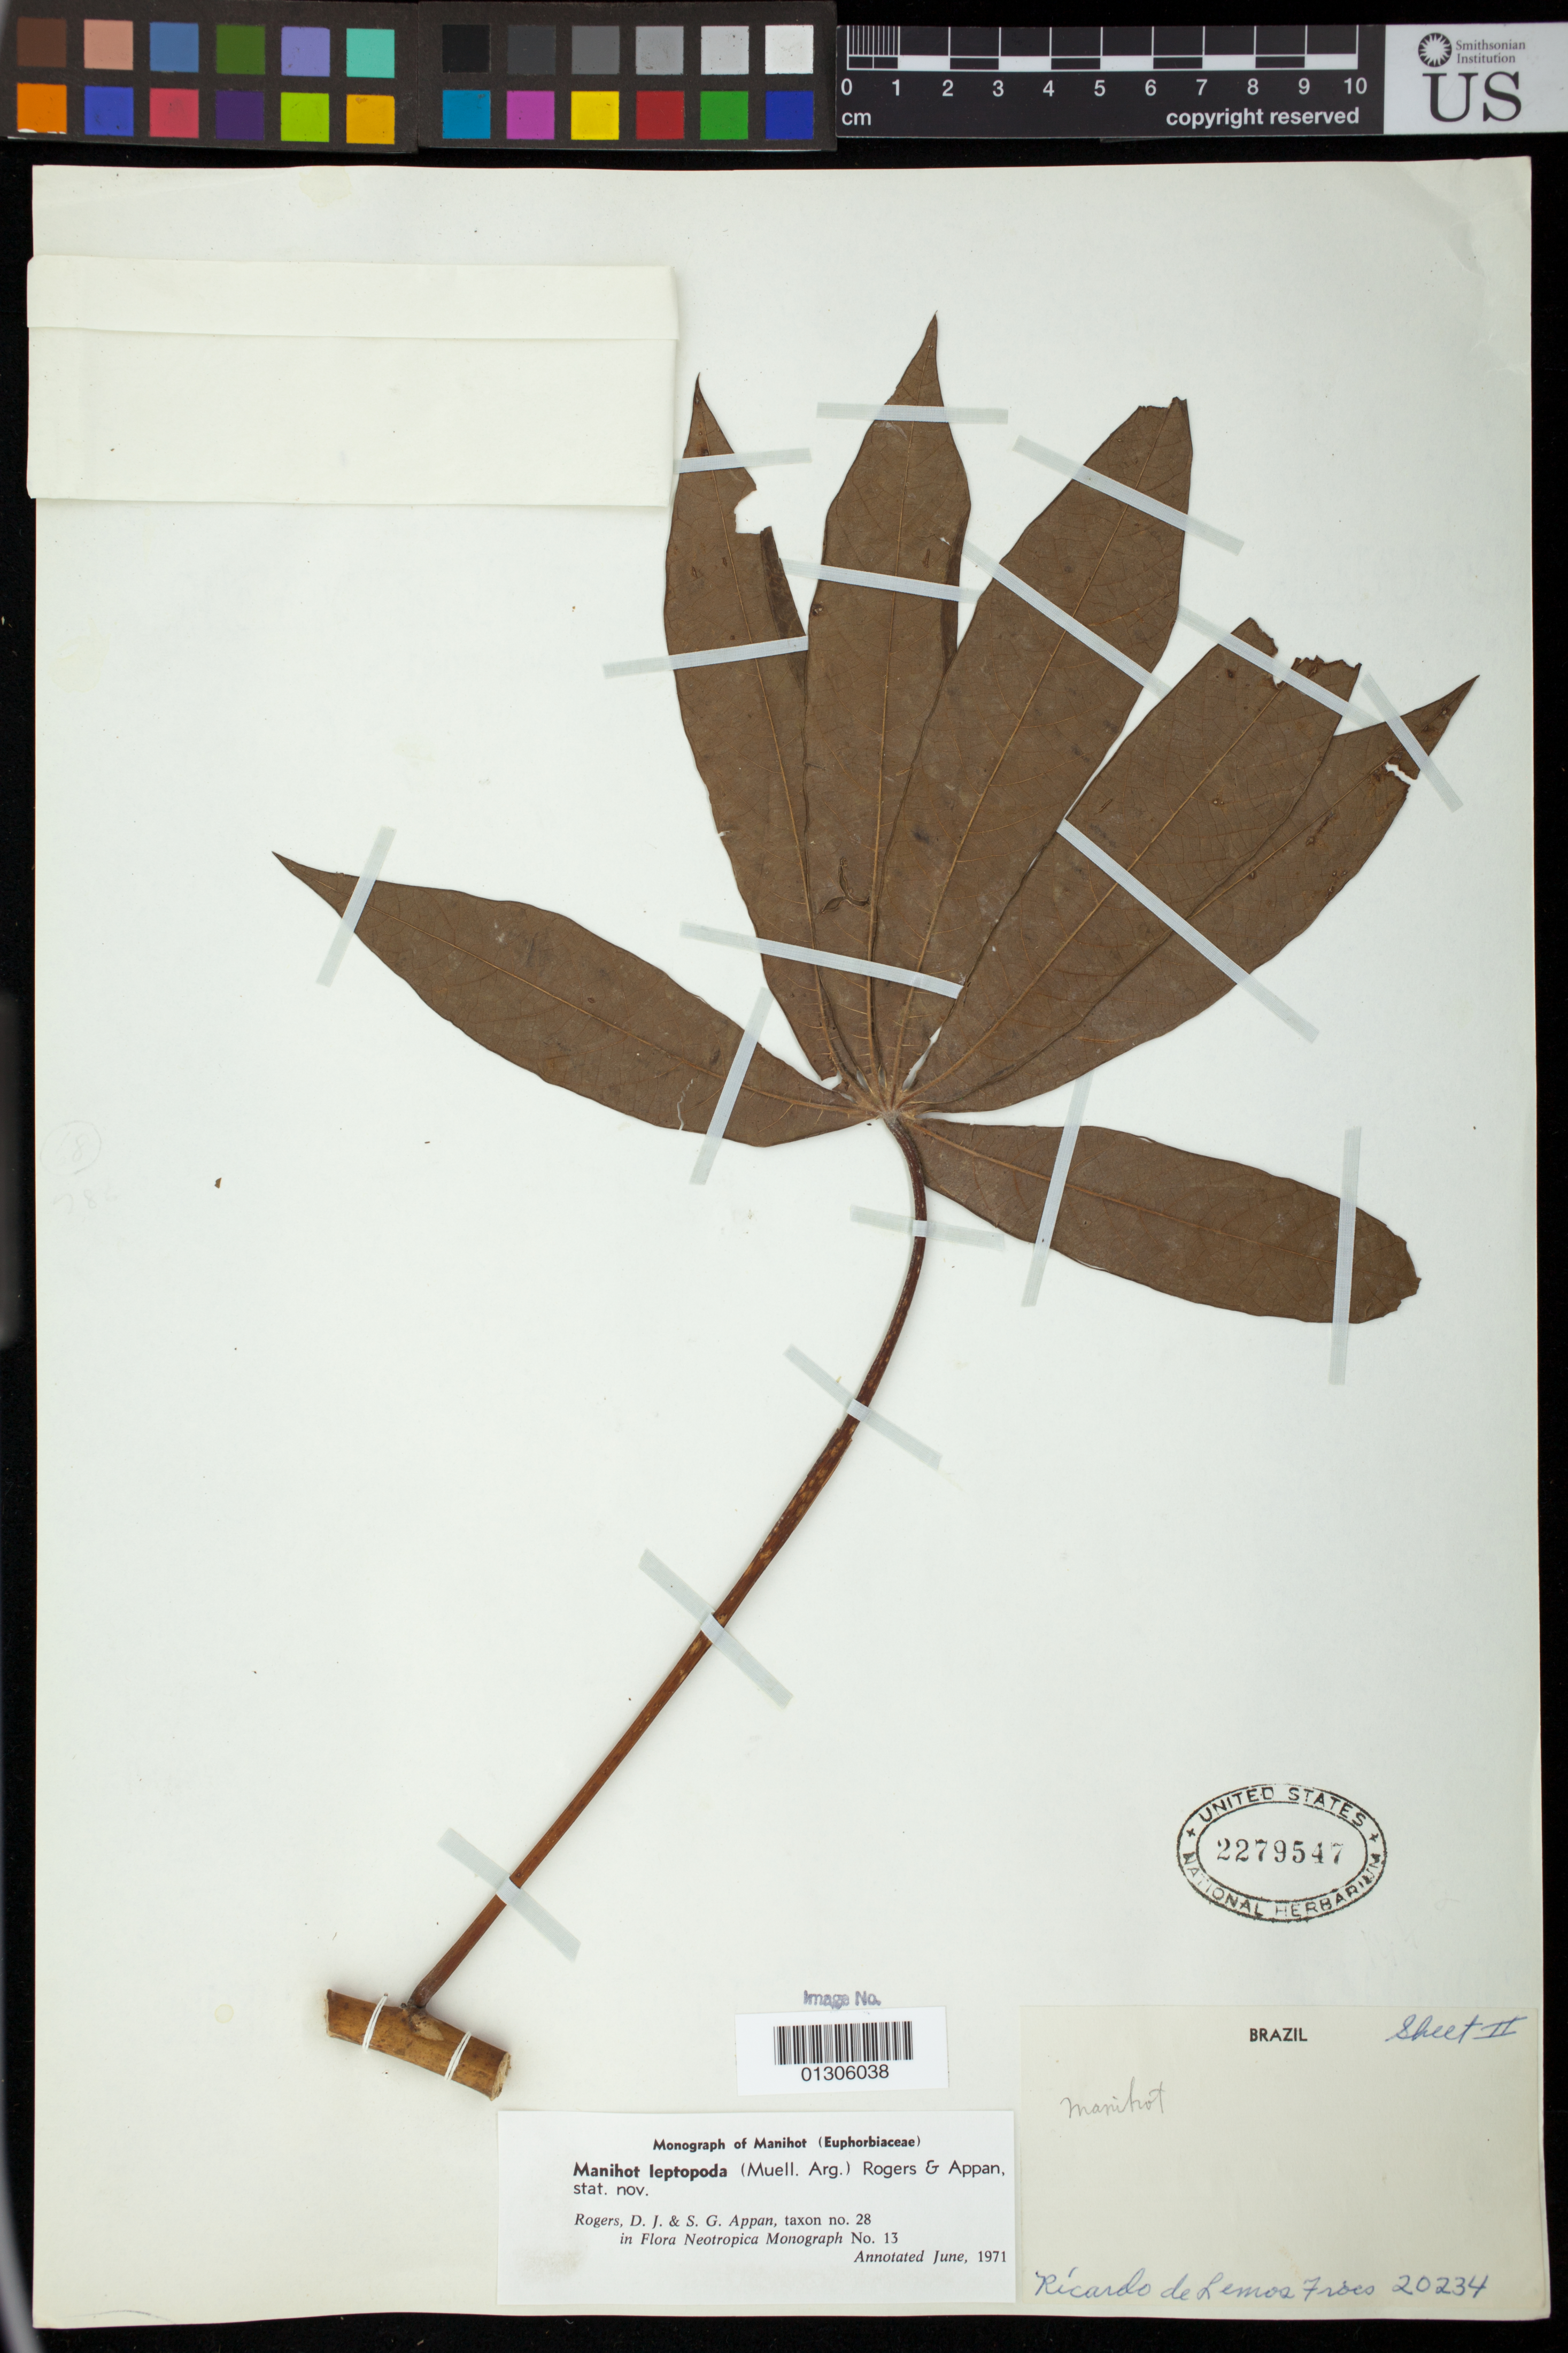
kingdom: Plantae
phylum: Tracheophyta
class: Magnoliopsida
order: Malpighiales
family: Euphorbiaceae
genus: Manihot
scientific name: Manihot leptopoda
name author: (Müll. Arg.) D.J. Rogers & Appan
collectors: R. L. Fróes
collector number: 20234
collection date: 1943-03-15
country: Brazil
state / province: Bahia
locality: Entre Bom Gosto e Olivenca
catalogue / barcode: US 2279547